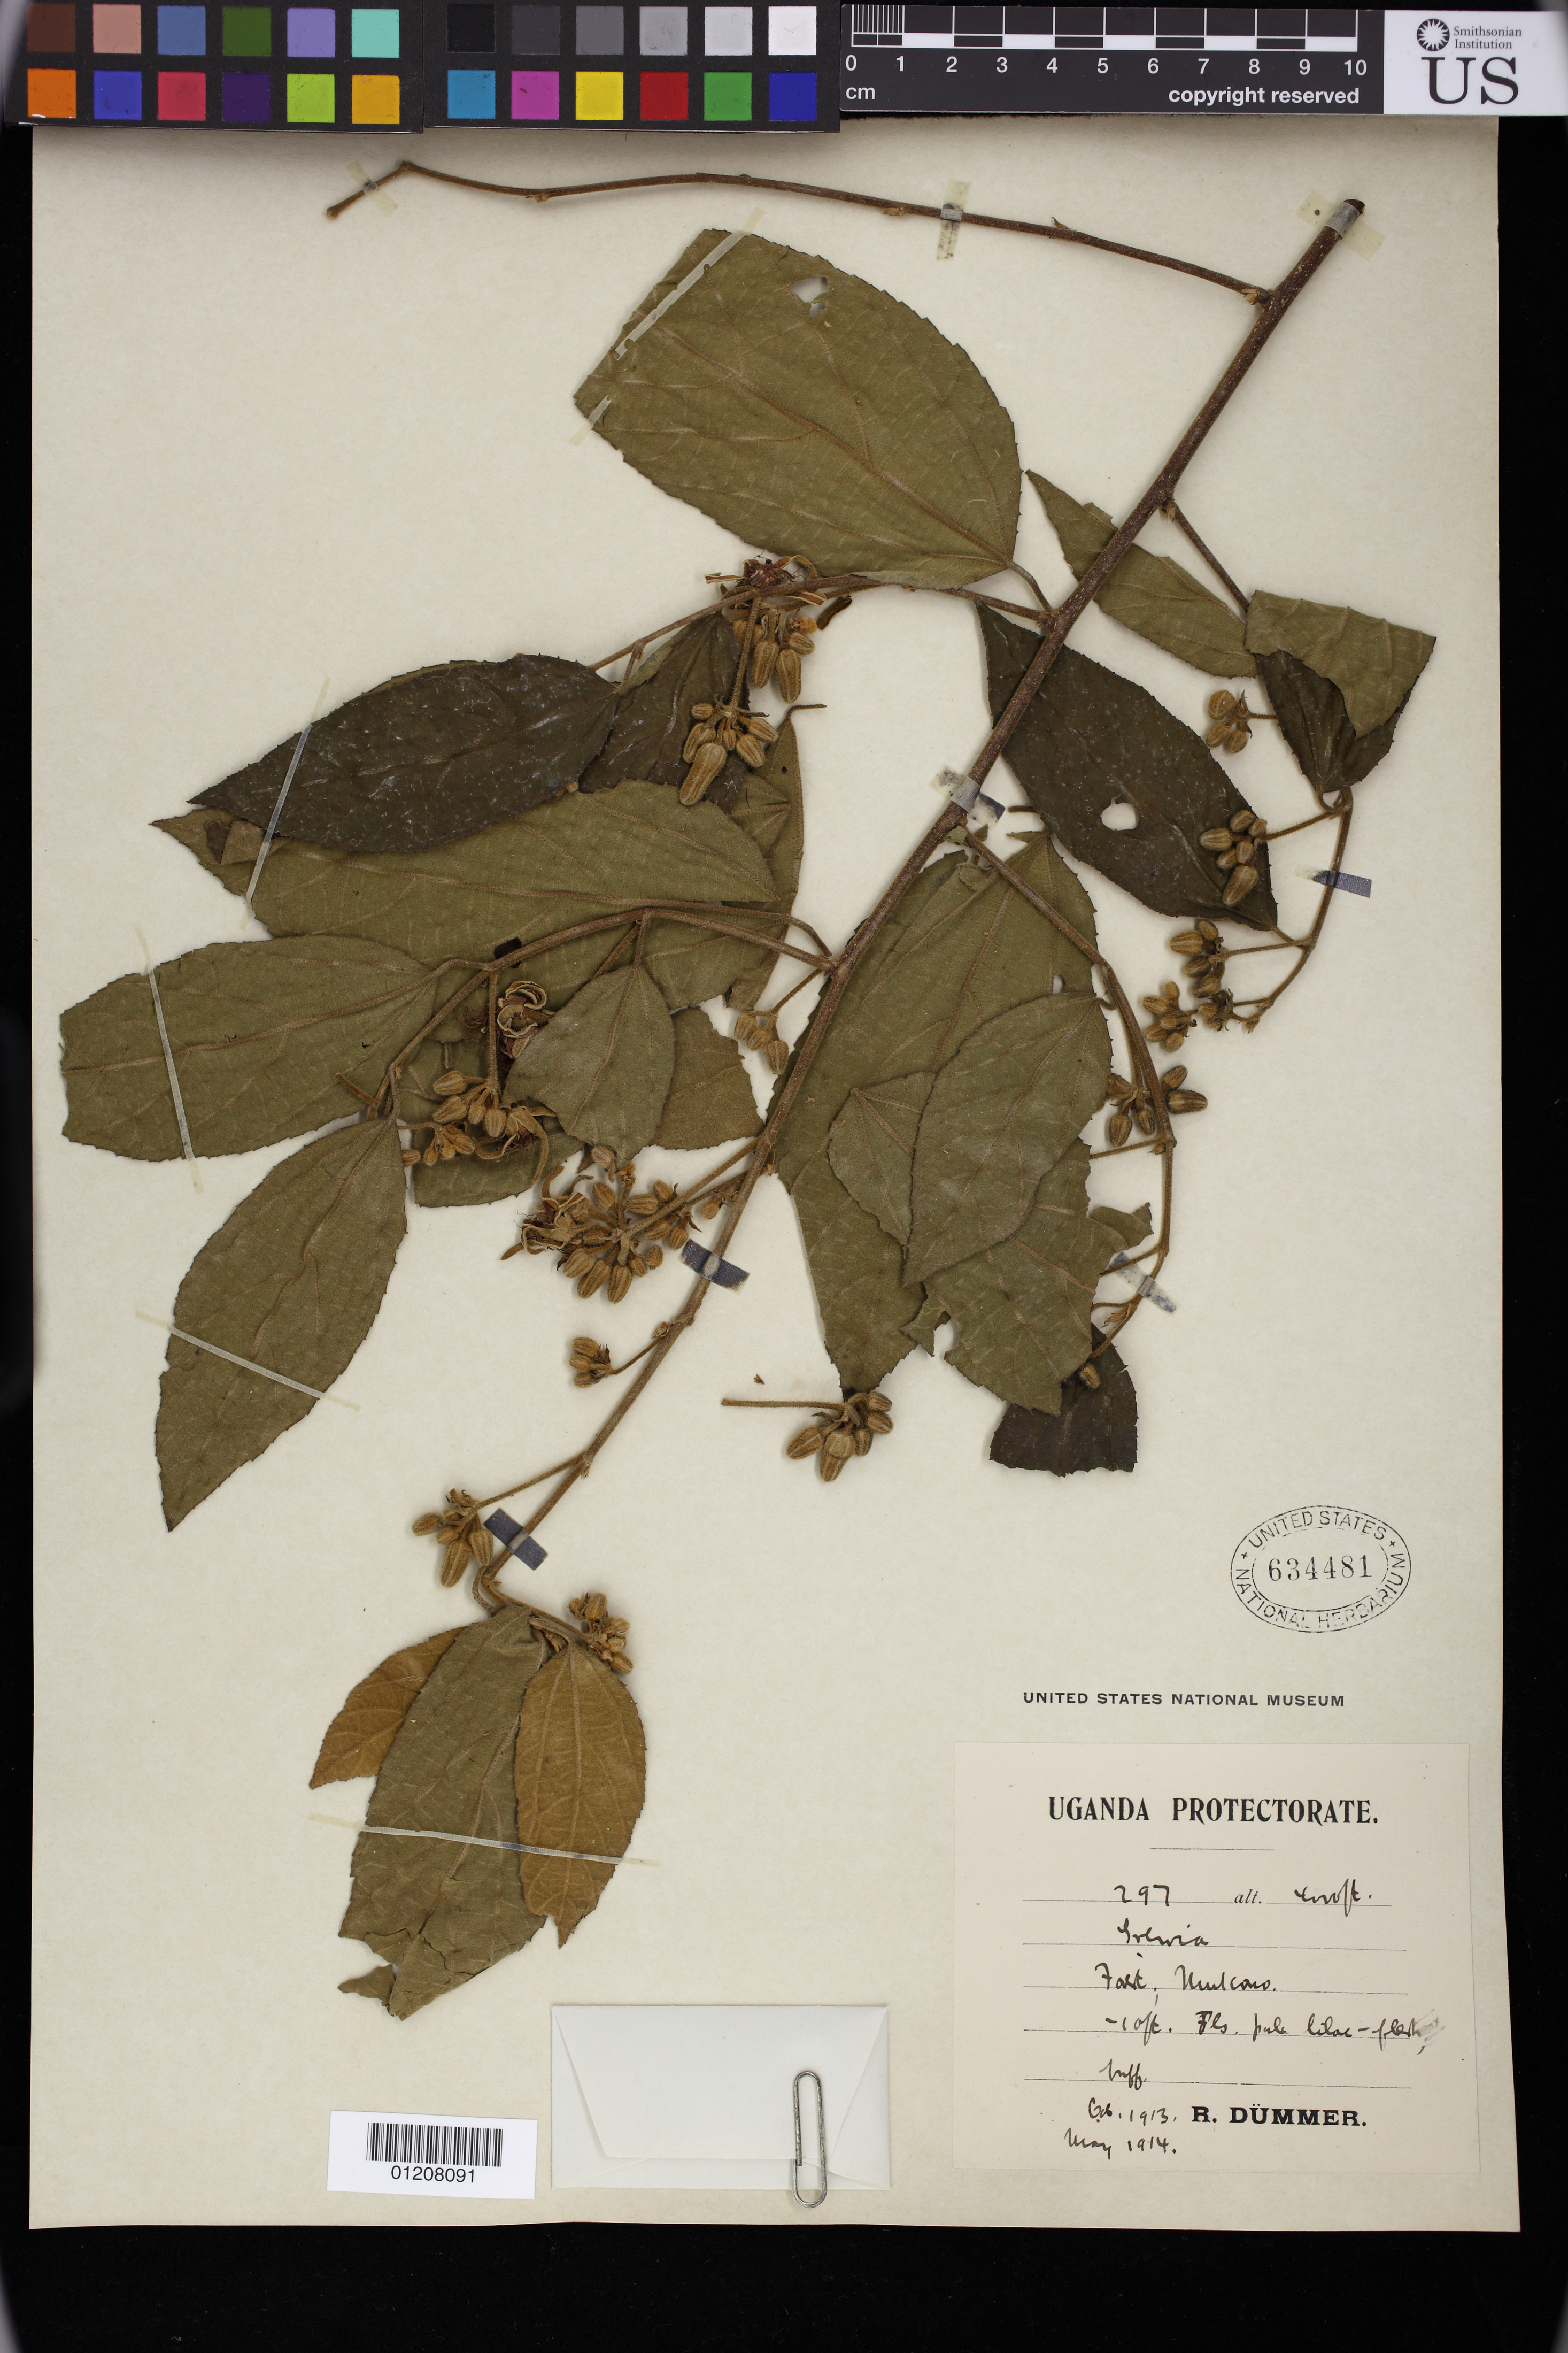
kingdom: Plantae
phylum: Tracheophyta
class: Magnoliopsida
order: Malvales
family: Malvaceae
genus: Grewia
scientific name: Grewia sp.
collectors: R. Dümmer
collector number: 297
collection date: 1913-10/1914-05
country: Uganda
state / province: Central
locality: Forest, Mukono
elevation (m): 1219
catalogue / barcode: US 634481